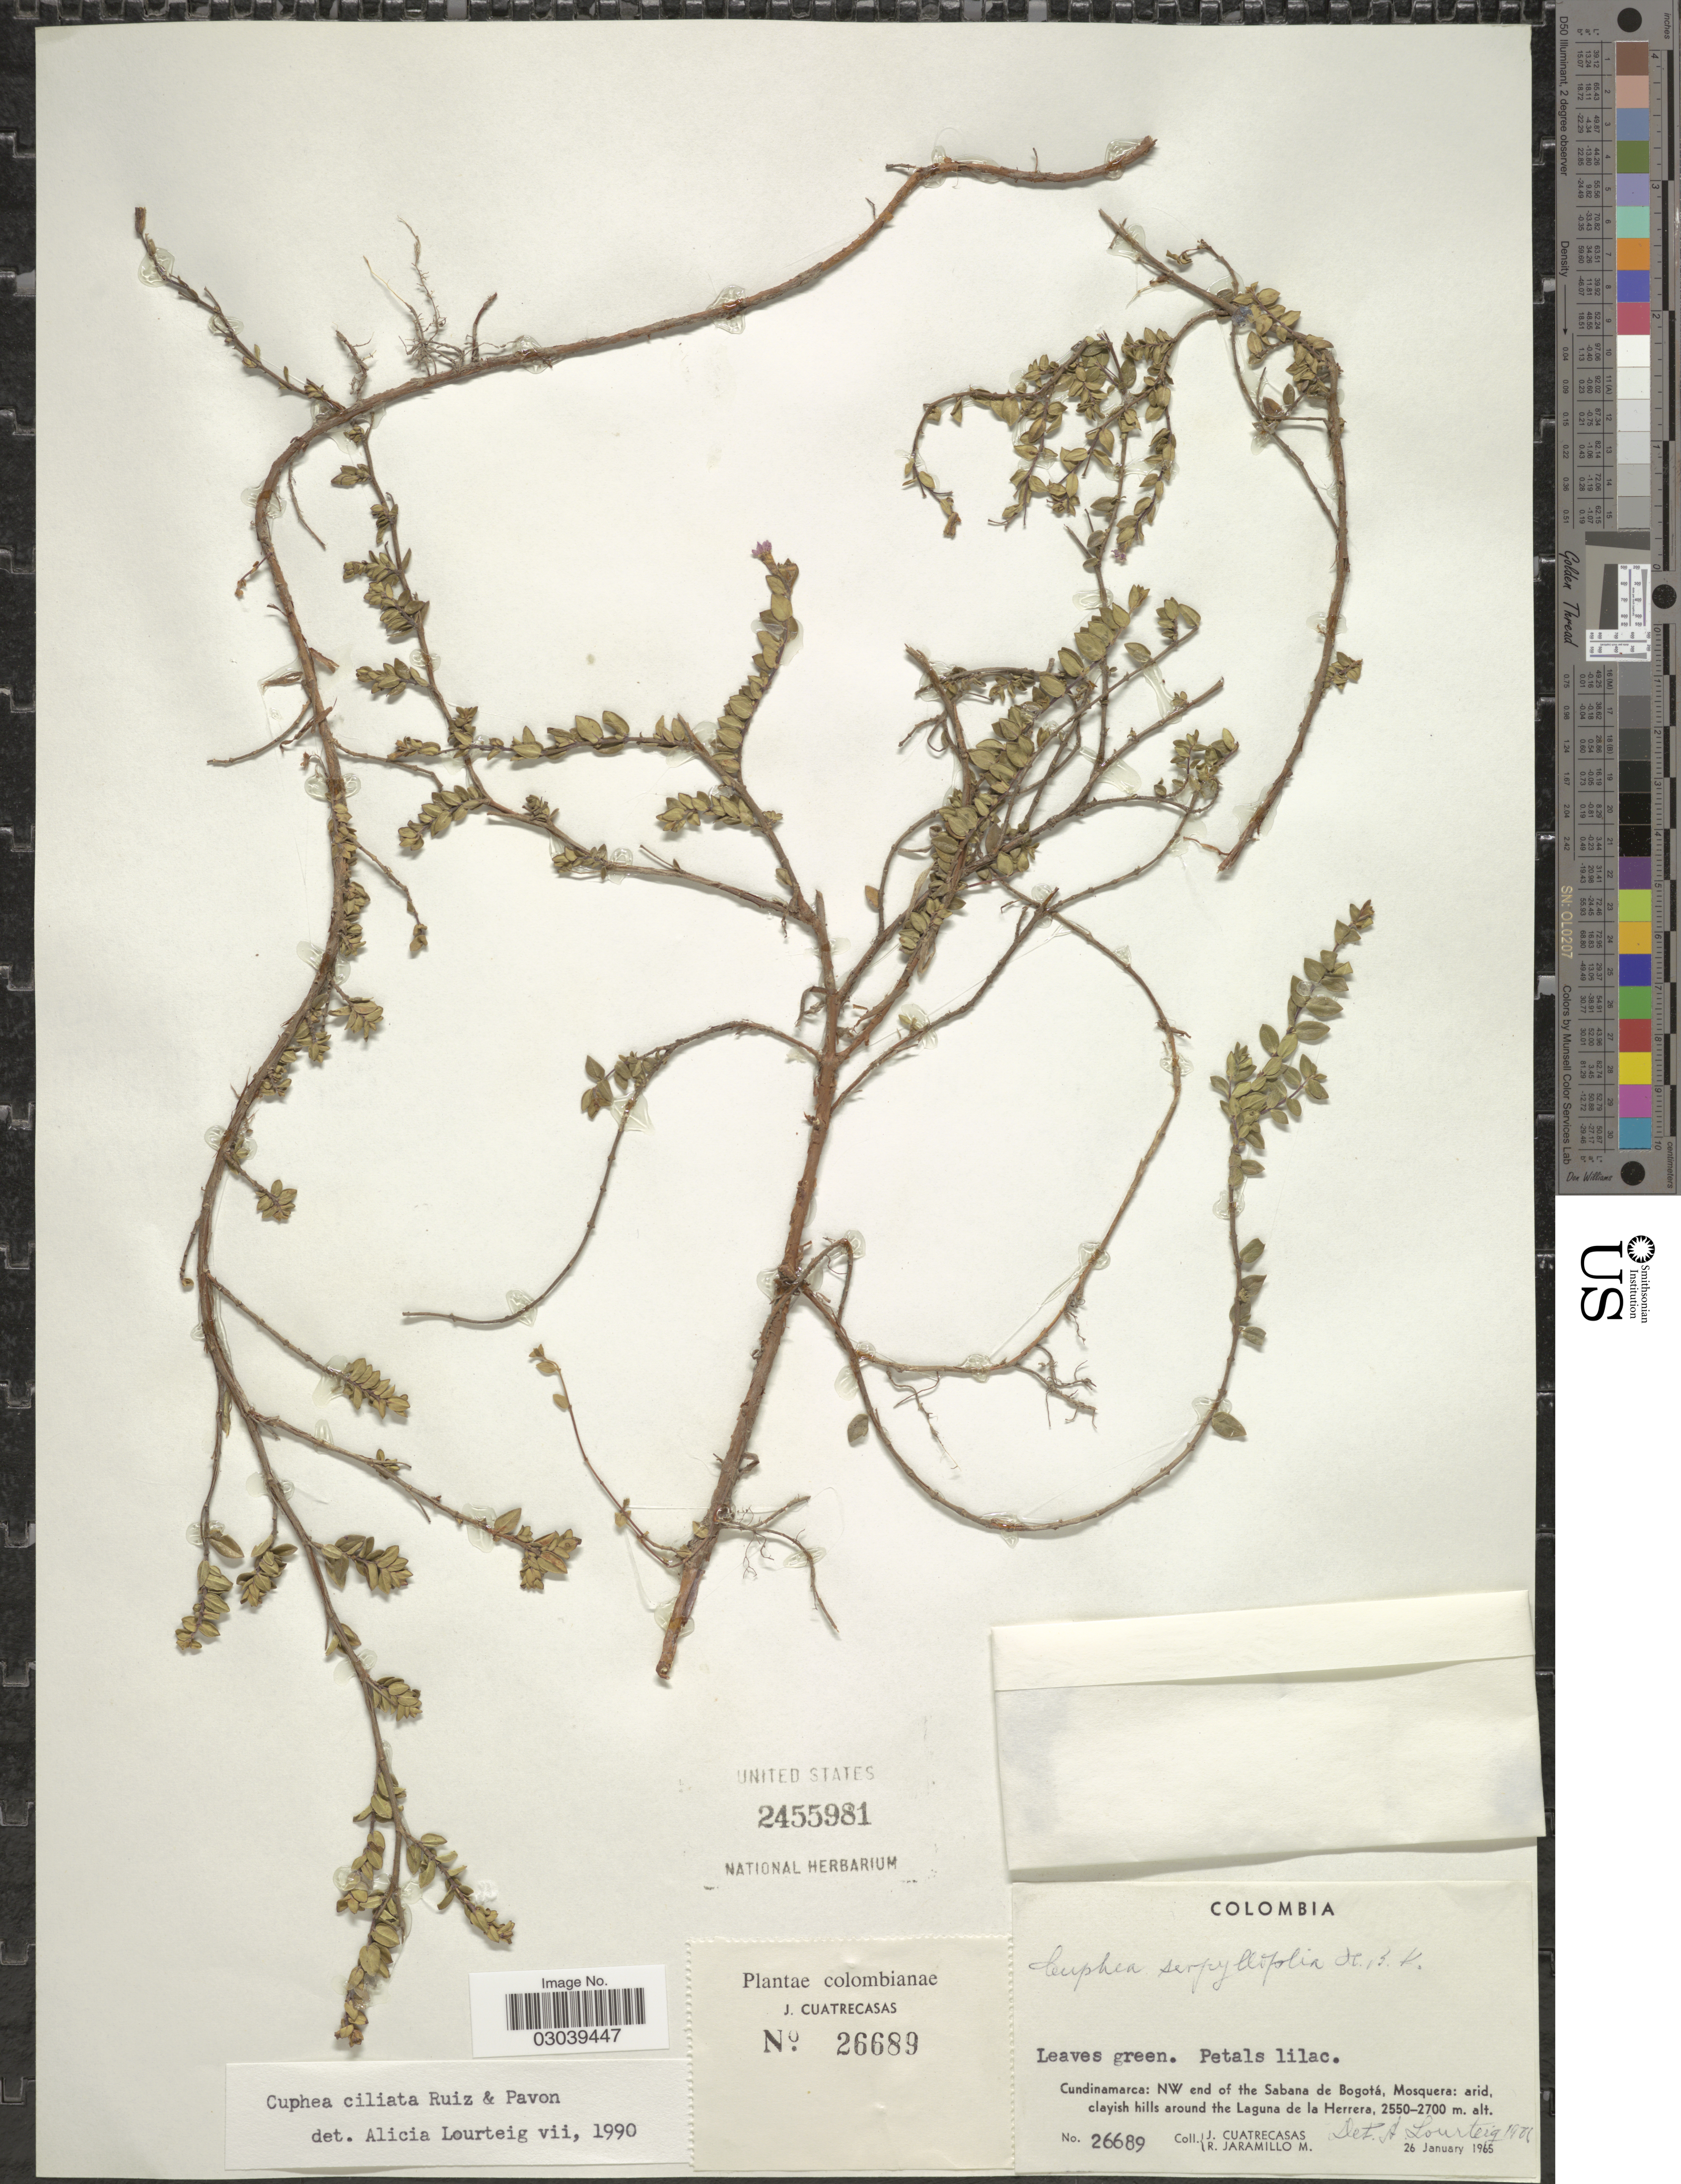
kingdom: Plantae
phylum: Tracheophyta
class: Magnoliopsida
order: Myrtales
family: Lythraceae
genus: Cuphea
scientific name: Cuphea ciliata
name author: Ruiz & Pav.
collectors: J. Cuatrecasas & R. Jaramillo M.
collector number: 26689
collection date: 1965-01-26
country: Colombia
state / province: Cundinamarca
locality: NW end of the Sabana de Bogotá, Mosquera: around the Laguna de la Herrera.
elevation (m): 2550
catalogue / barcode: US 2455981